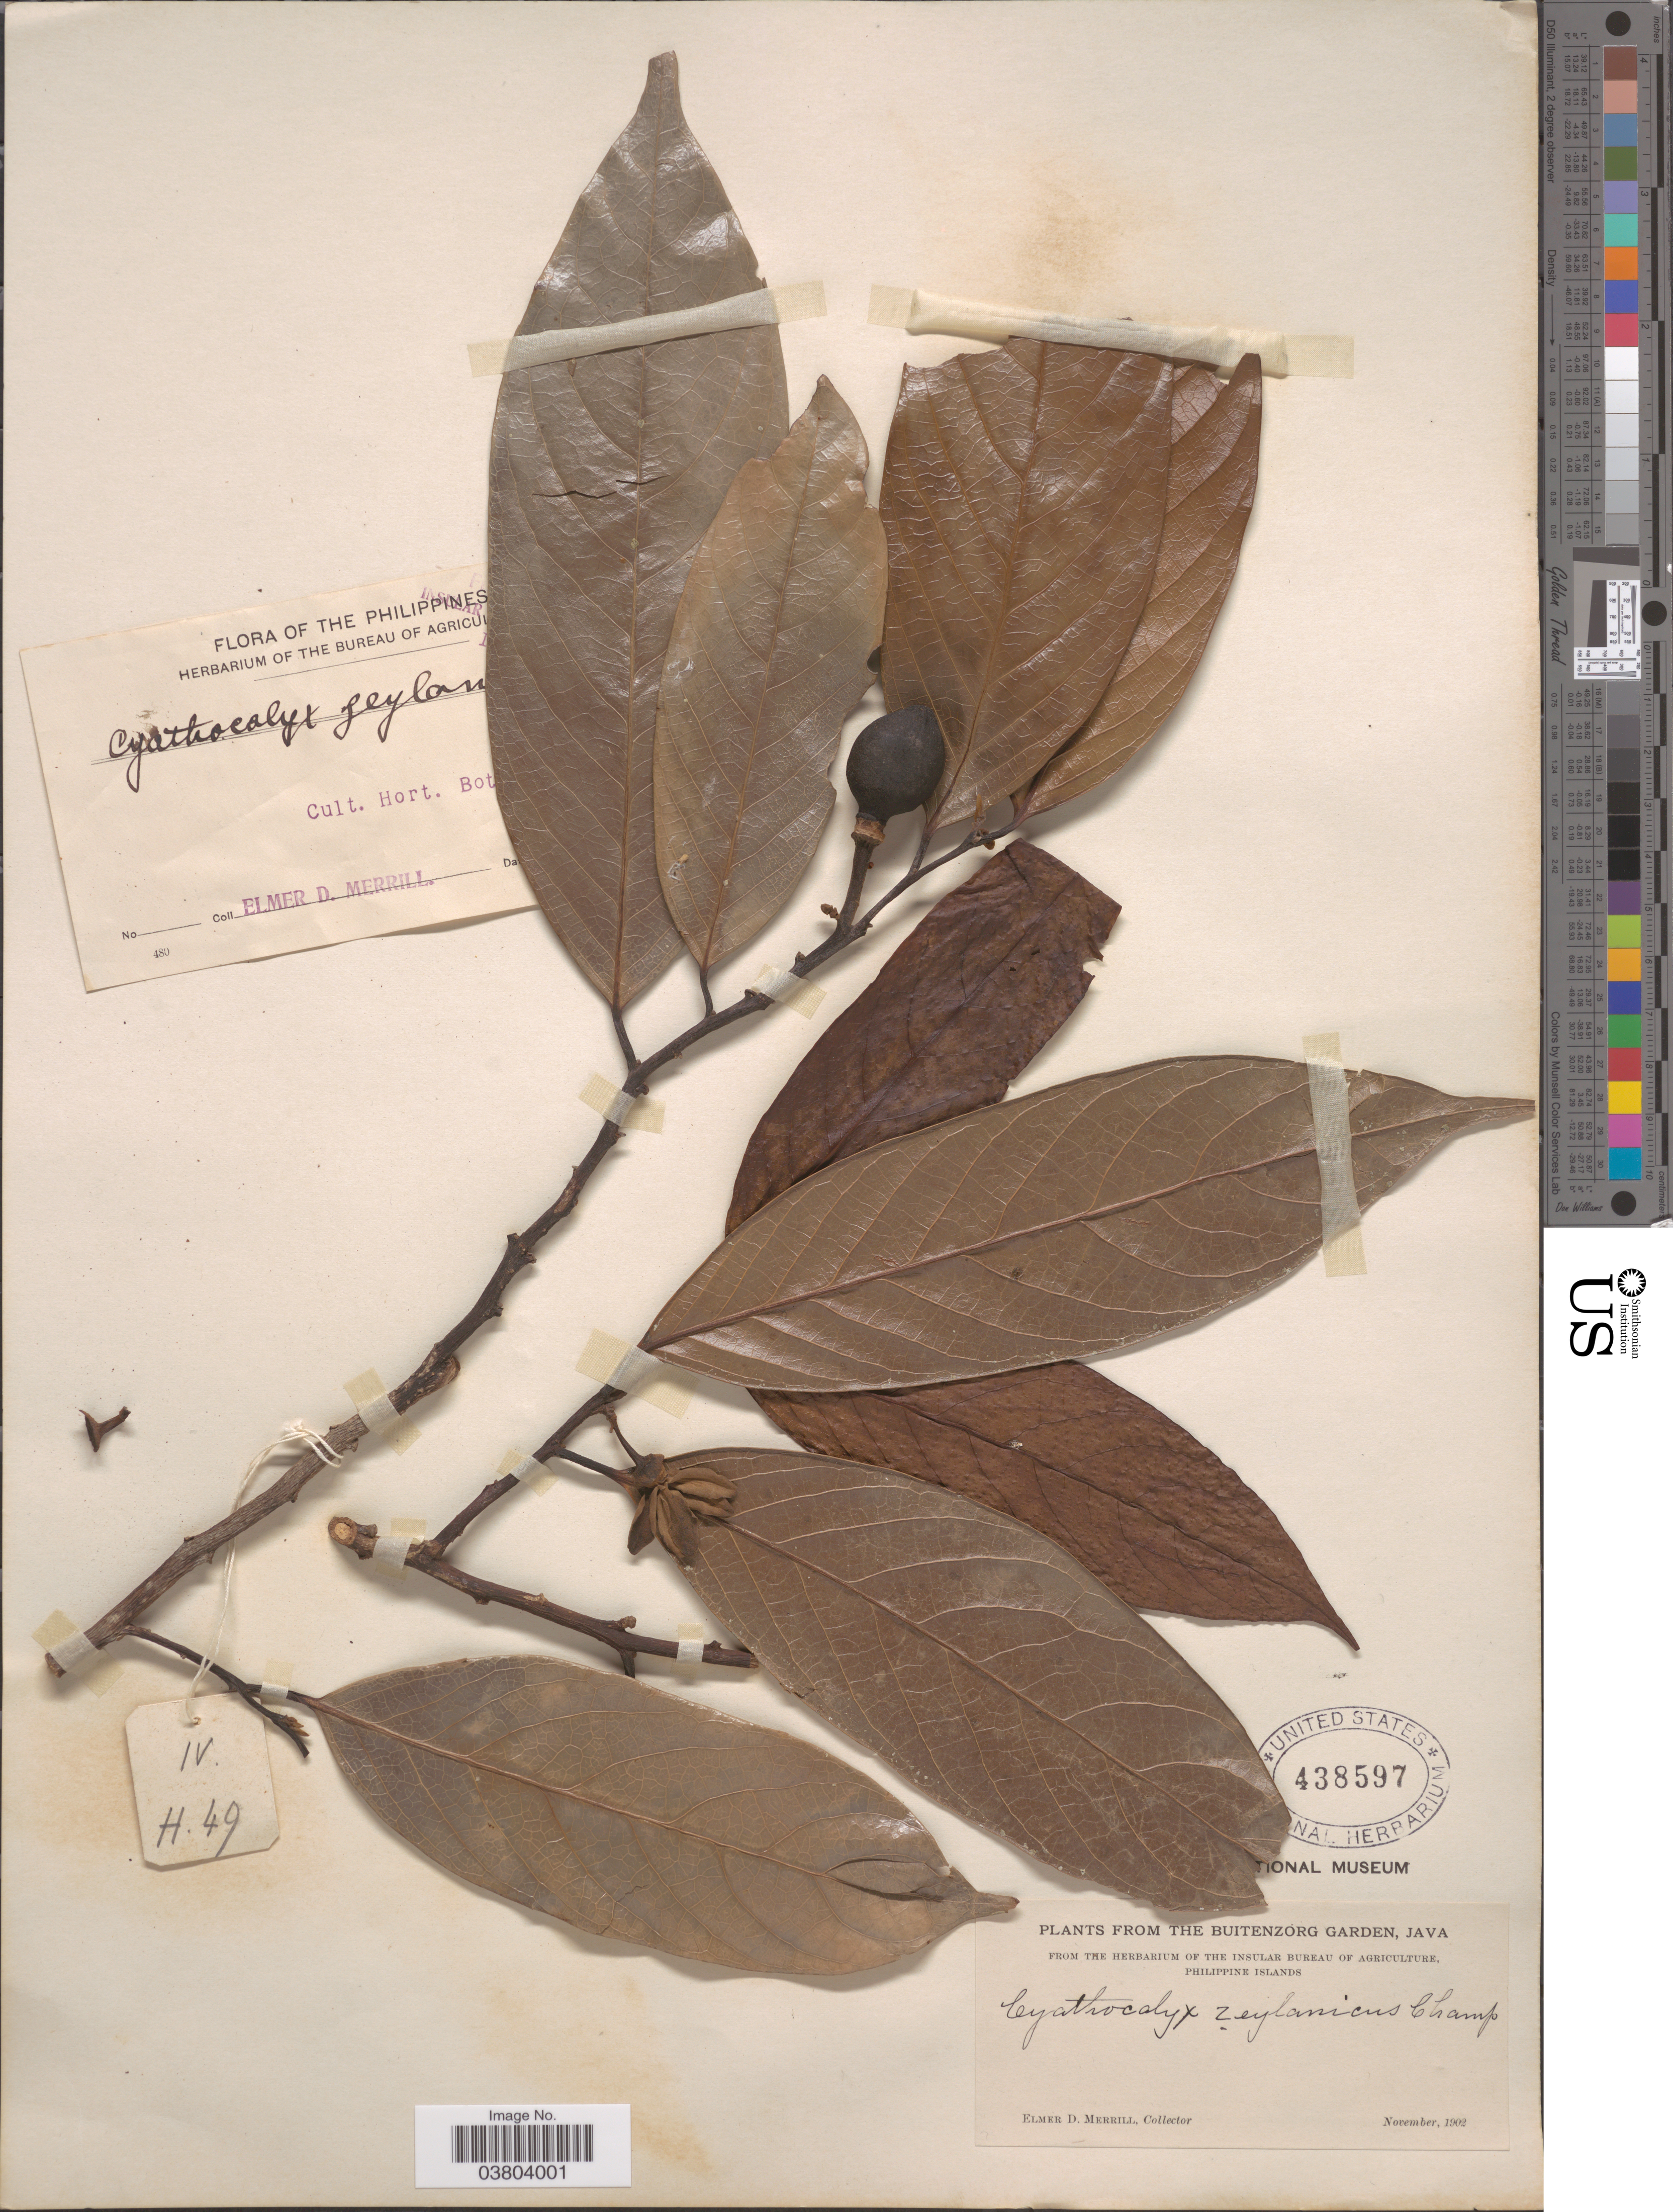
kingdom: Plantae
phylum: Tracheophyta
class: Magnoliopsida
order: Magnoliales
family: Annonaceae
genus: Cyathocalyx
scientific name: Cyathocalyx zeylanicus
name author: Champ. ex Hook. f. & Thomson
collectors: E. D. Merrill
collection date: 1902-11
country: Indonesia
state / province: Java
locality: Buitenzorg Garden. Cult. Hort. Bot. [illegible text]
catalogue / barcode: US 438597